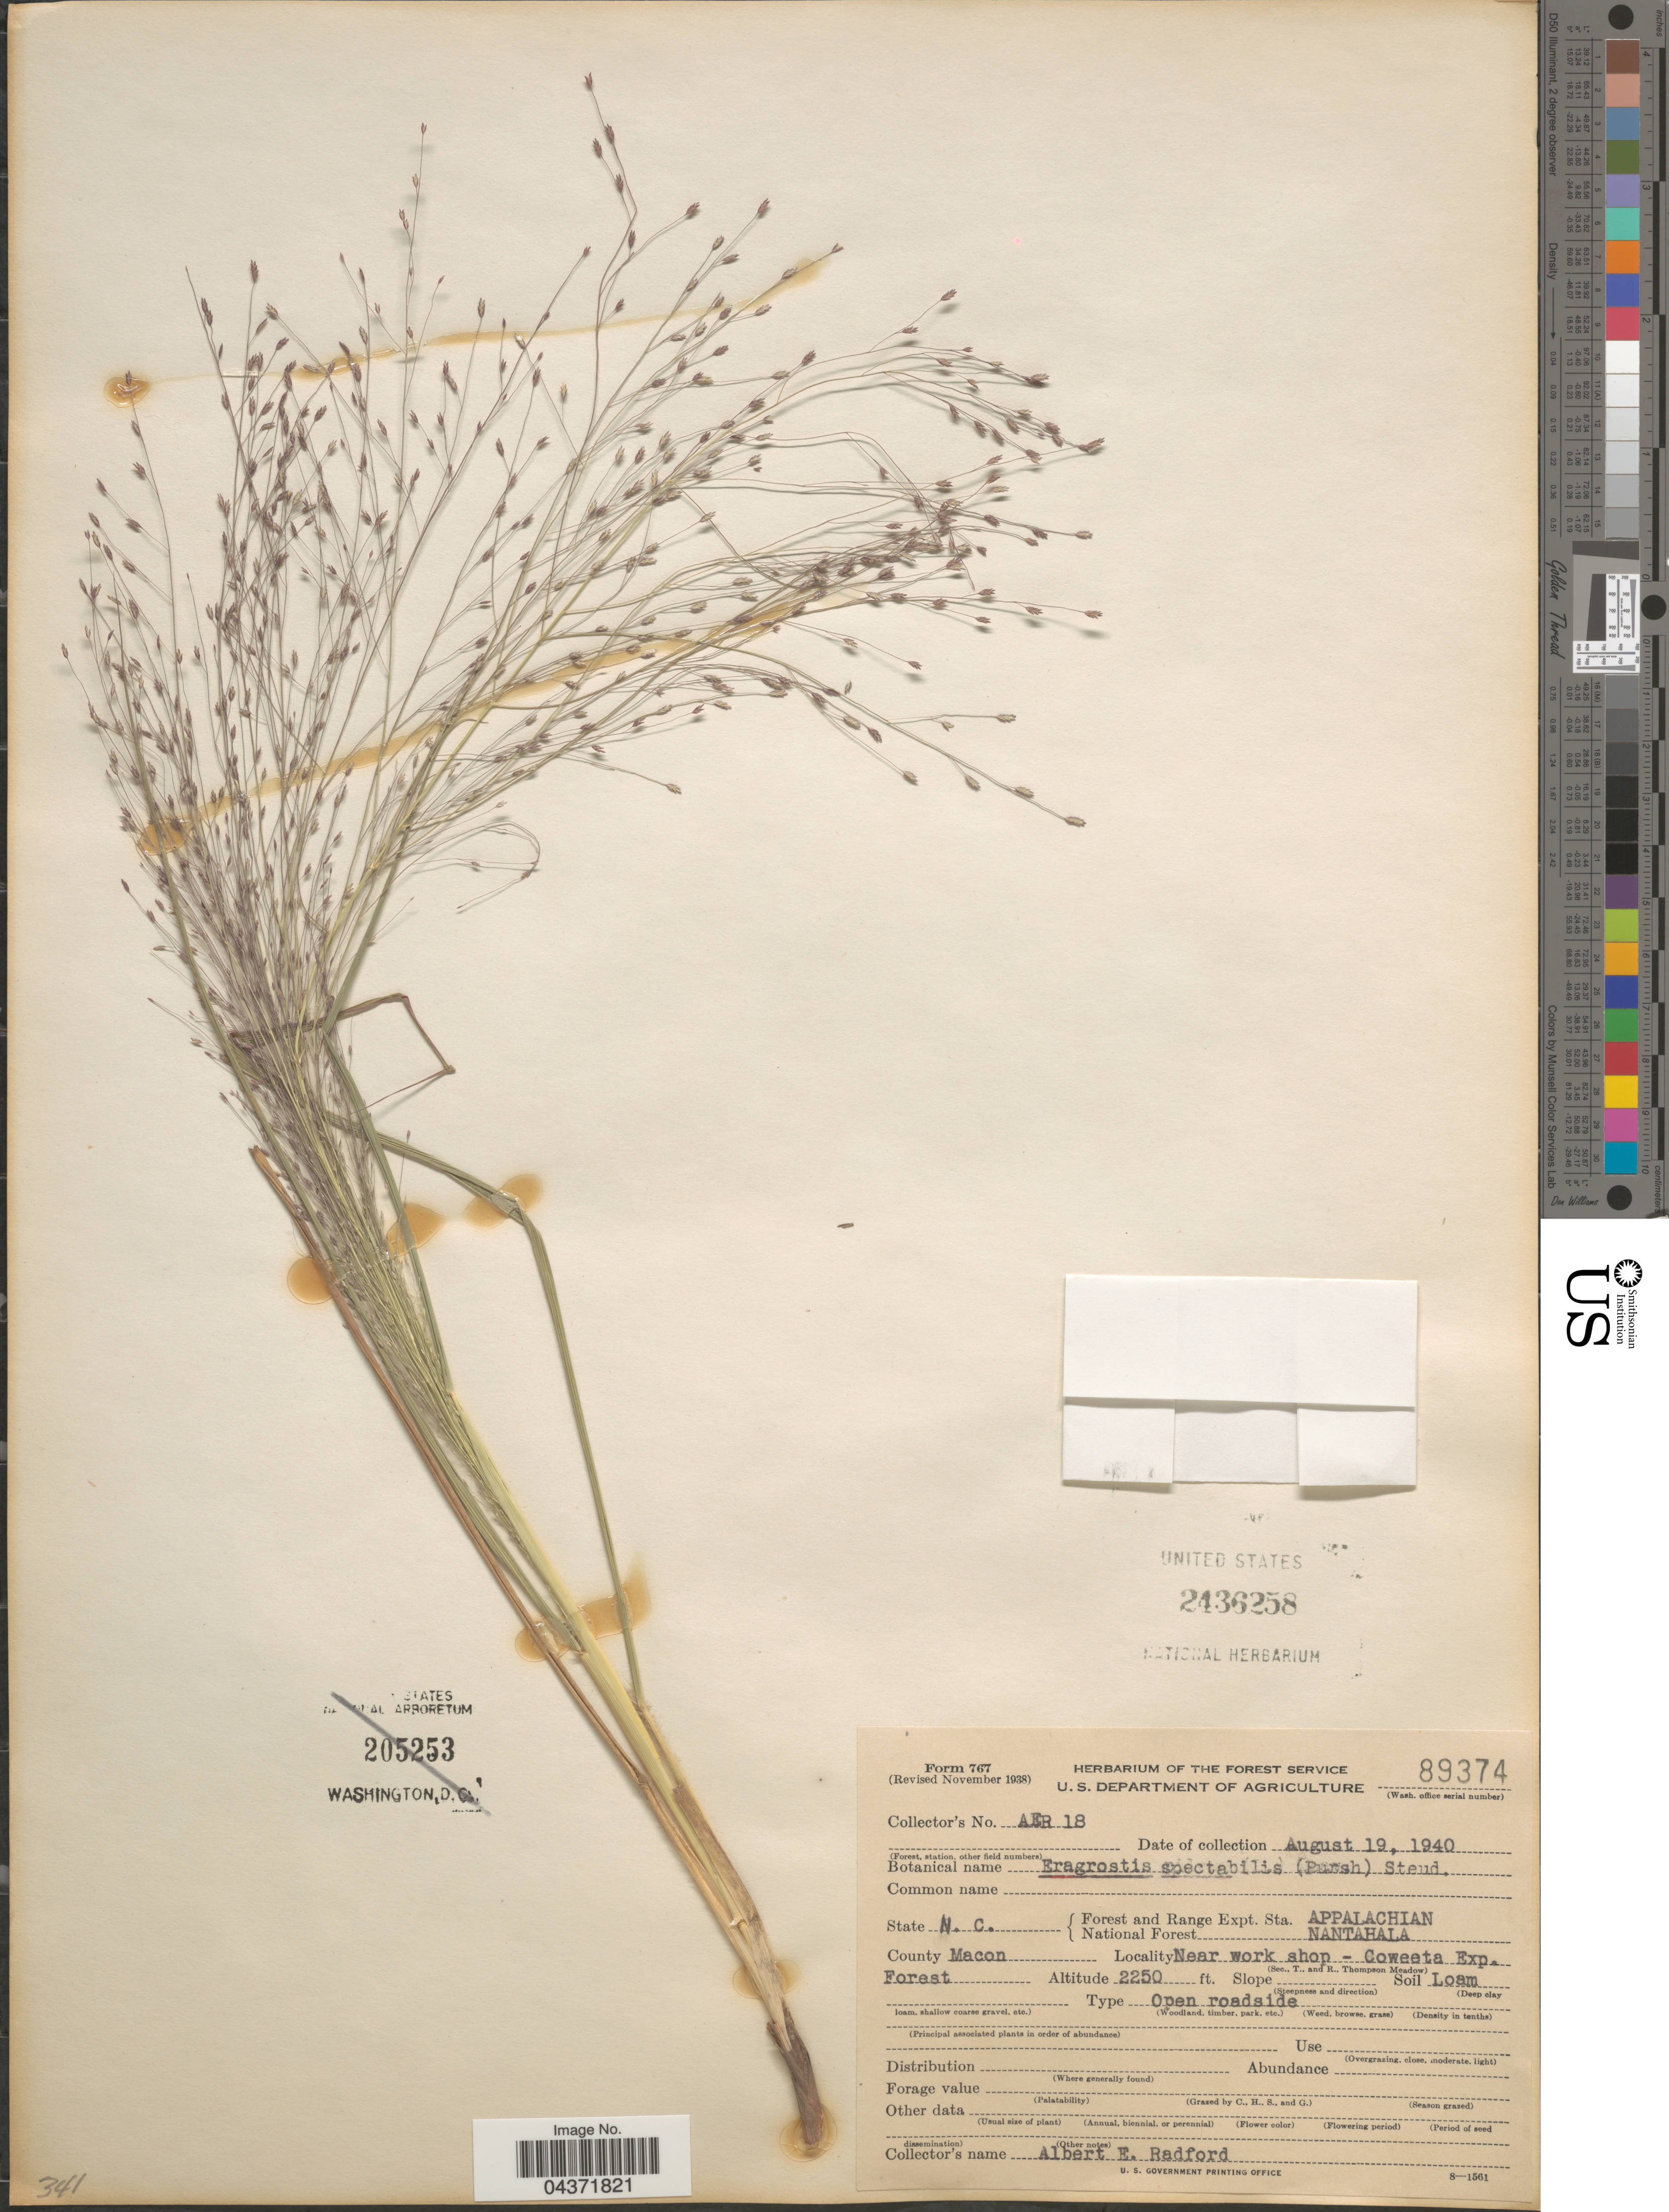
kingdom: Plantae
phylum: Tracheophyta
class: Liliopsida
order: Poales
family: Poaceae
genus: Eragrostis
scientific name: Eragrostis spectabilis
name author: (Pursh) Steud.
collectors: A. E. Radford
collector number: AER18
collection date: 1940-08-19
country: United States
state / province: North Carolina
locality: Forest and Range Expt. Sta. Appalachian National Forest Nantahala. County Macon. Near work shop - Coweeta Exp. Forest.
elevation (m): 686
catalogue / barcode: US 2436258